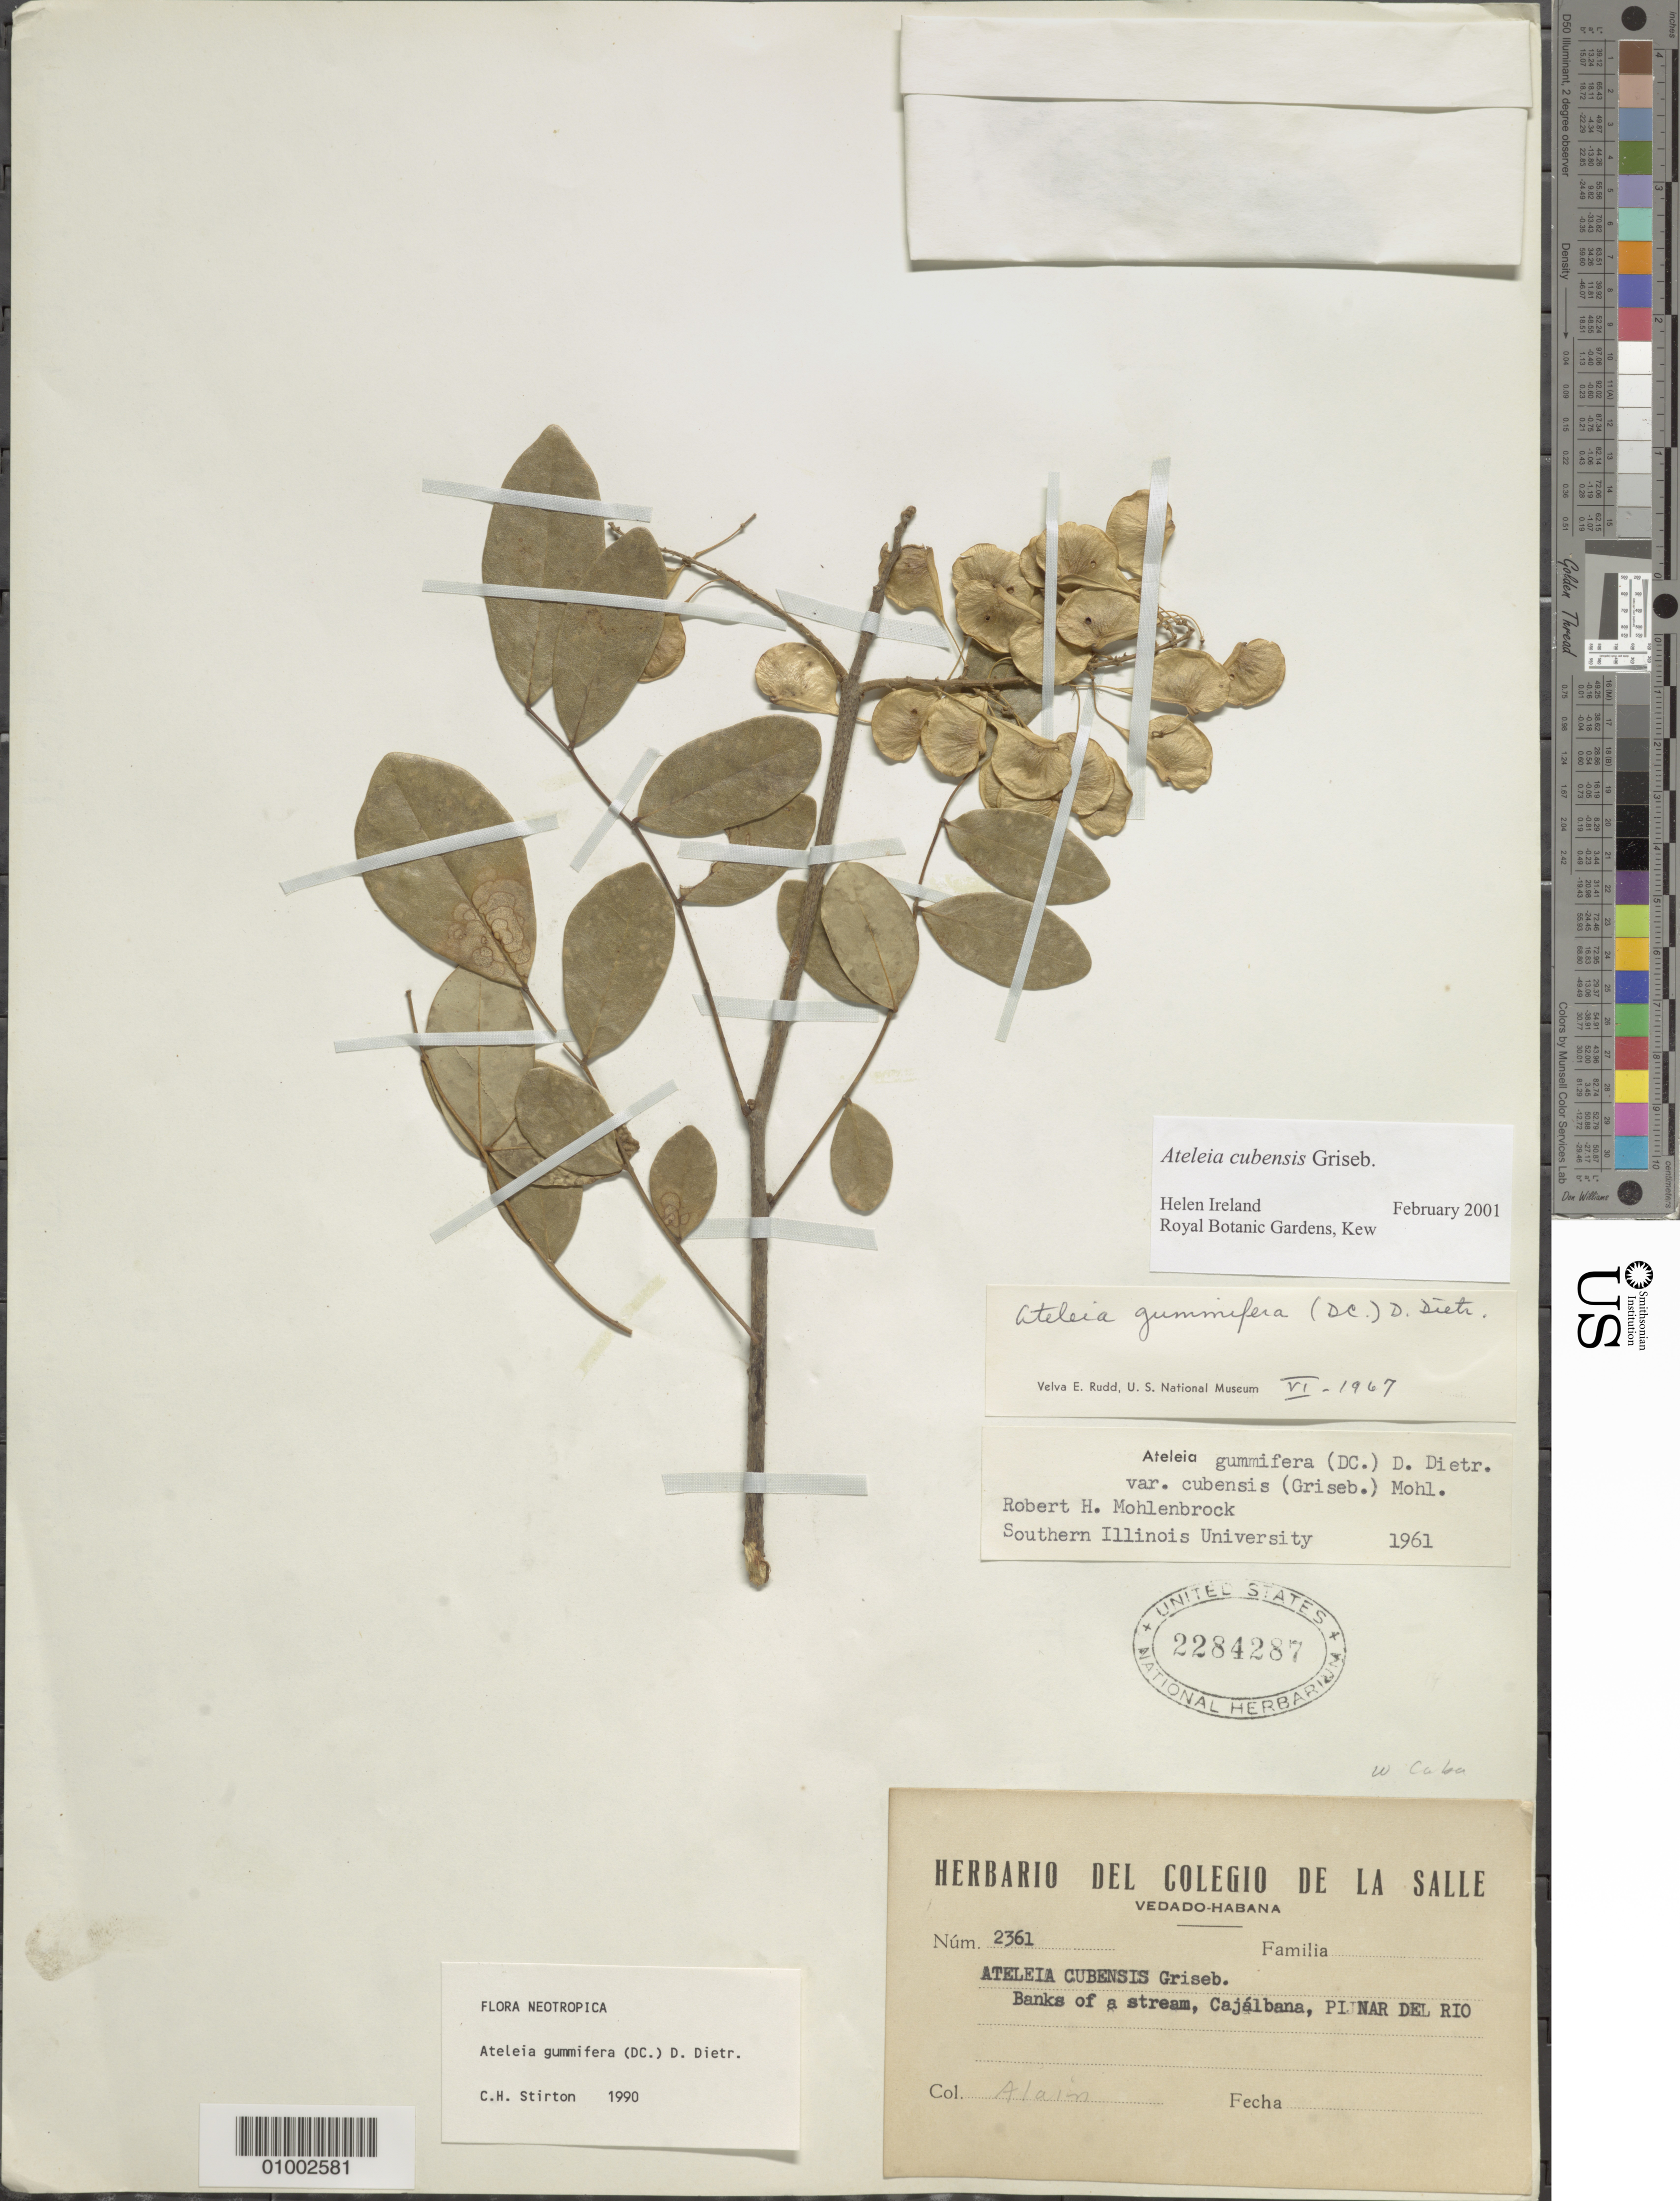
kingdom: Plantae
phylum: Tracheophyta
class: Magnoliopsida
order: Fabales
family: Fabaceae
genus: Ateleia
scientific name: Ateleia gummifera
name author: (Bertero ex DC.) D. Dietr.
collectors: A. H. Liogier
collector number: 2361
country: Cuba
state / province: Pinar del Rio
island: Cuba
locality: Banks of a stream, Cajalbana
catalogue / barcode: US 2284287